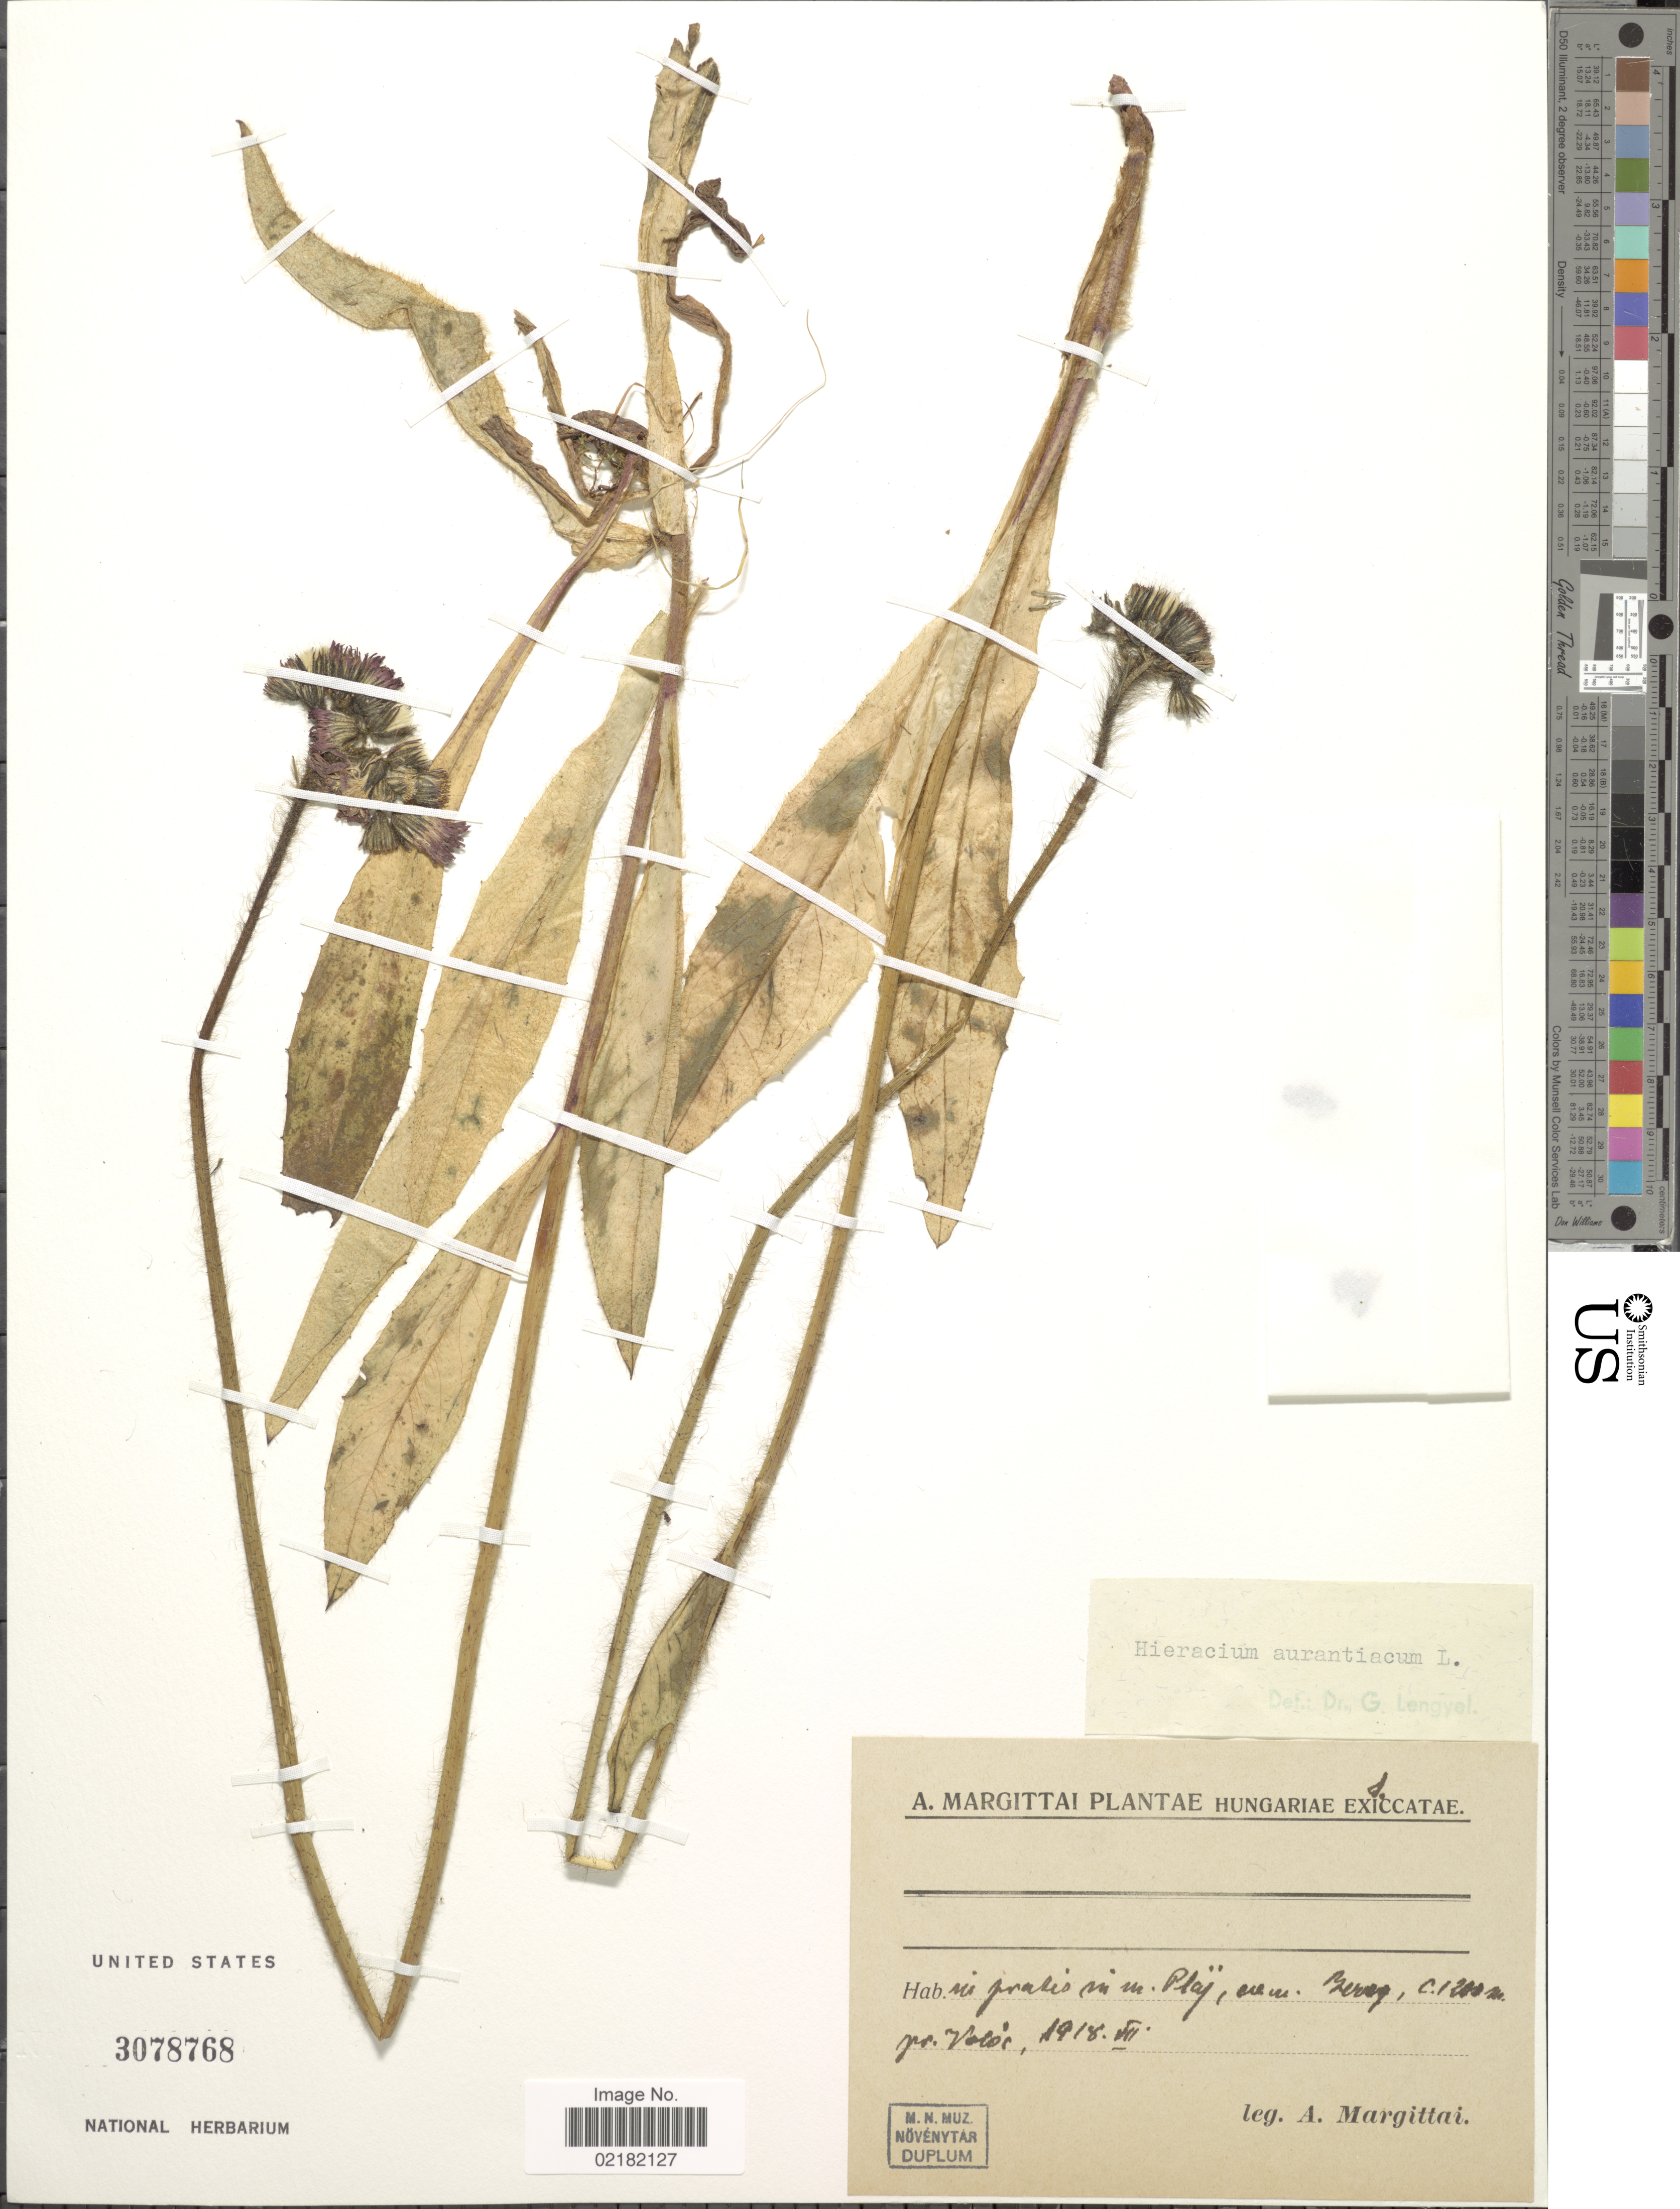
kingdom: Plantae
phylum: Tracheophyta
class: Magnoliopsida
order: Asterales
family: Asteraceae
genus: Pilosella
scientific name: Pilosella aurantiaca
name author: (L.) F.W. Schultz & Sch. Bip.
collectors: A. Margittai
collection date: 1918-07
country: Hungary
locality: Hungariae, in pratis in m. Plaf, am Geberg, pr. Volos. [interpreted]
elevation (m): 1200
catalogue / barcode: US 3078768